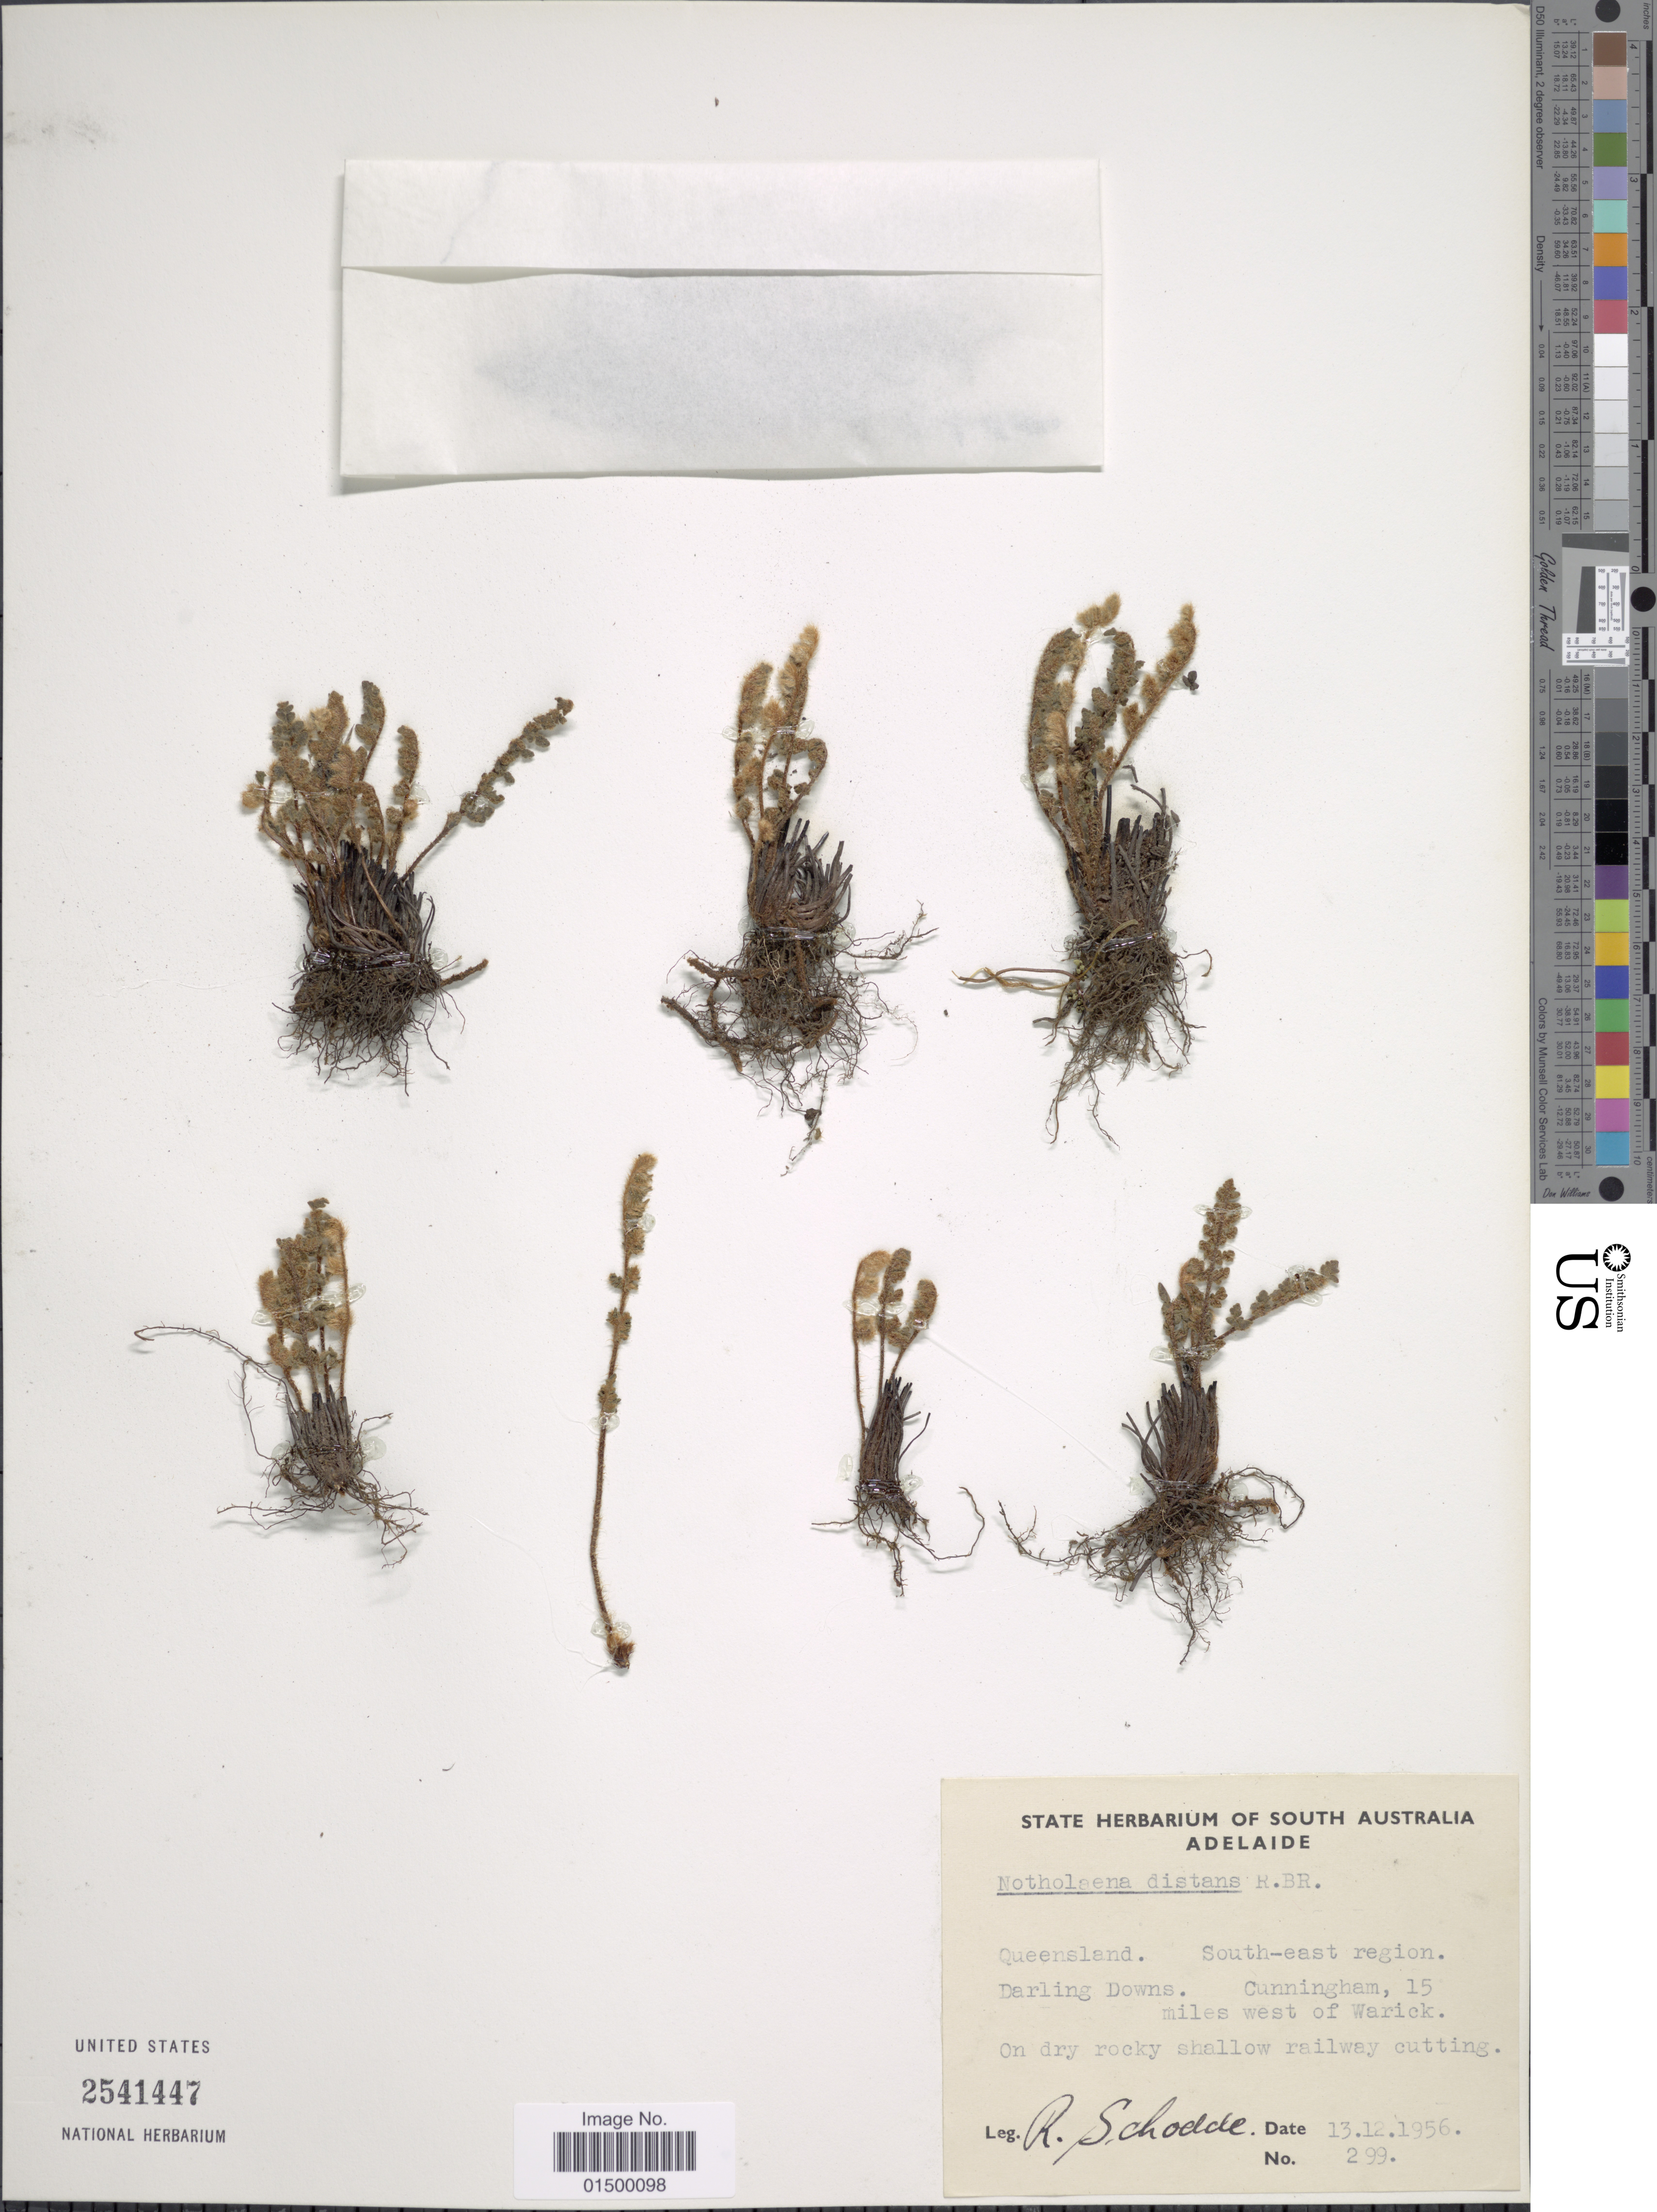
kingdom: Plantae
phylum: Tracheophyta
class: Polypodiopsida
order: Polypodiales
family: Pteridaceae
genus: Cheilanthes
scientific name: Cheilanthes distans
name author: Mett.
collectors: R. Schodde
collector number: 299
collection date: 1956-12-13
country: Australia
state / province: Queensland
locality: South-east region. darling Downs. Cunningham, 15 miled west of Warick.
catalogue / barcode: US 2541447